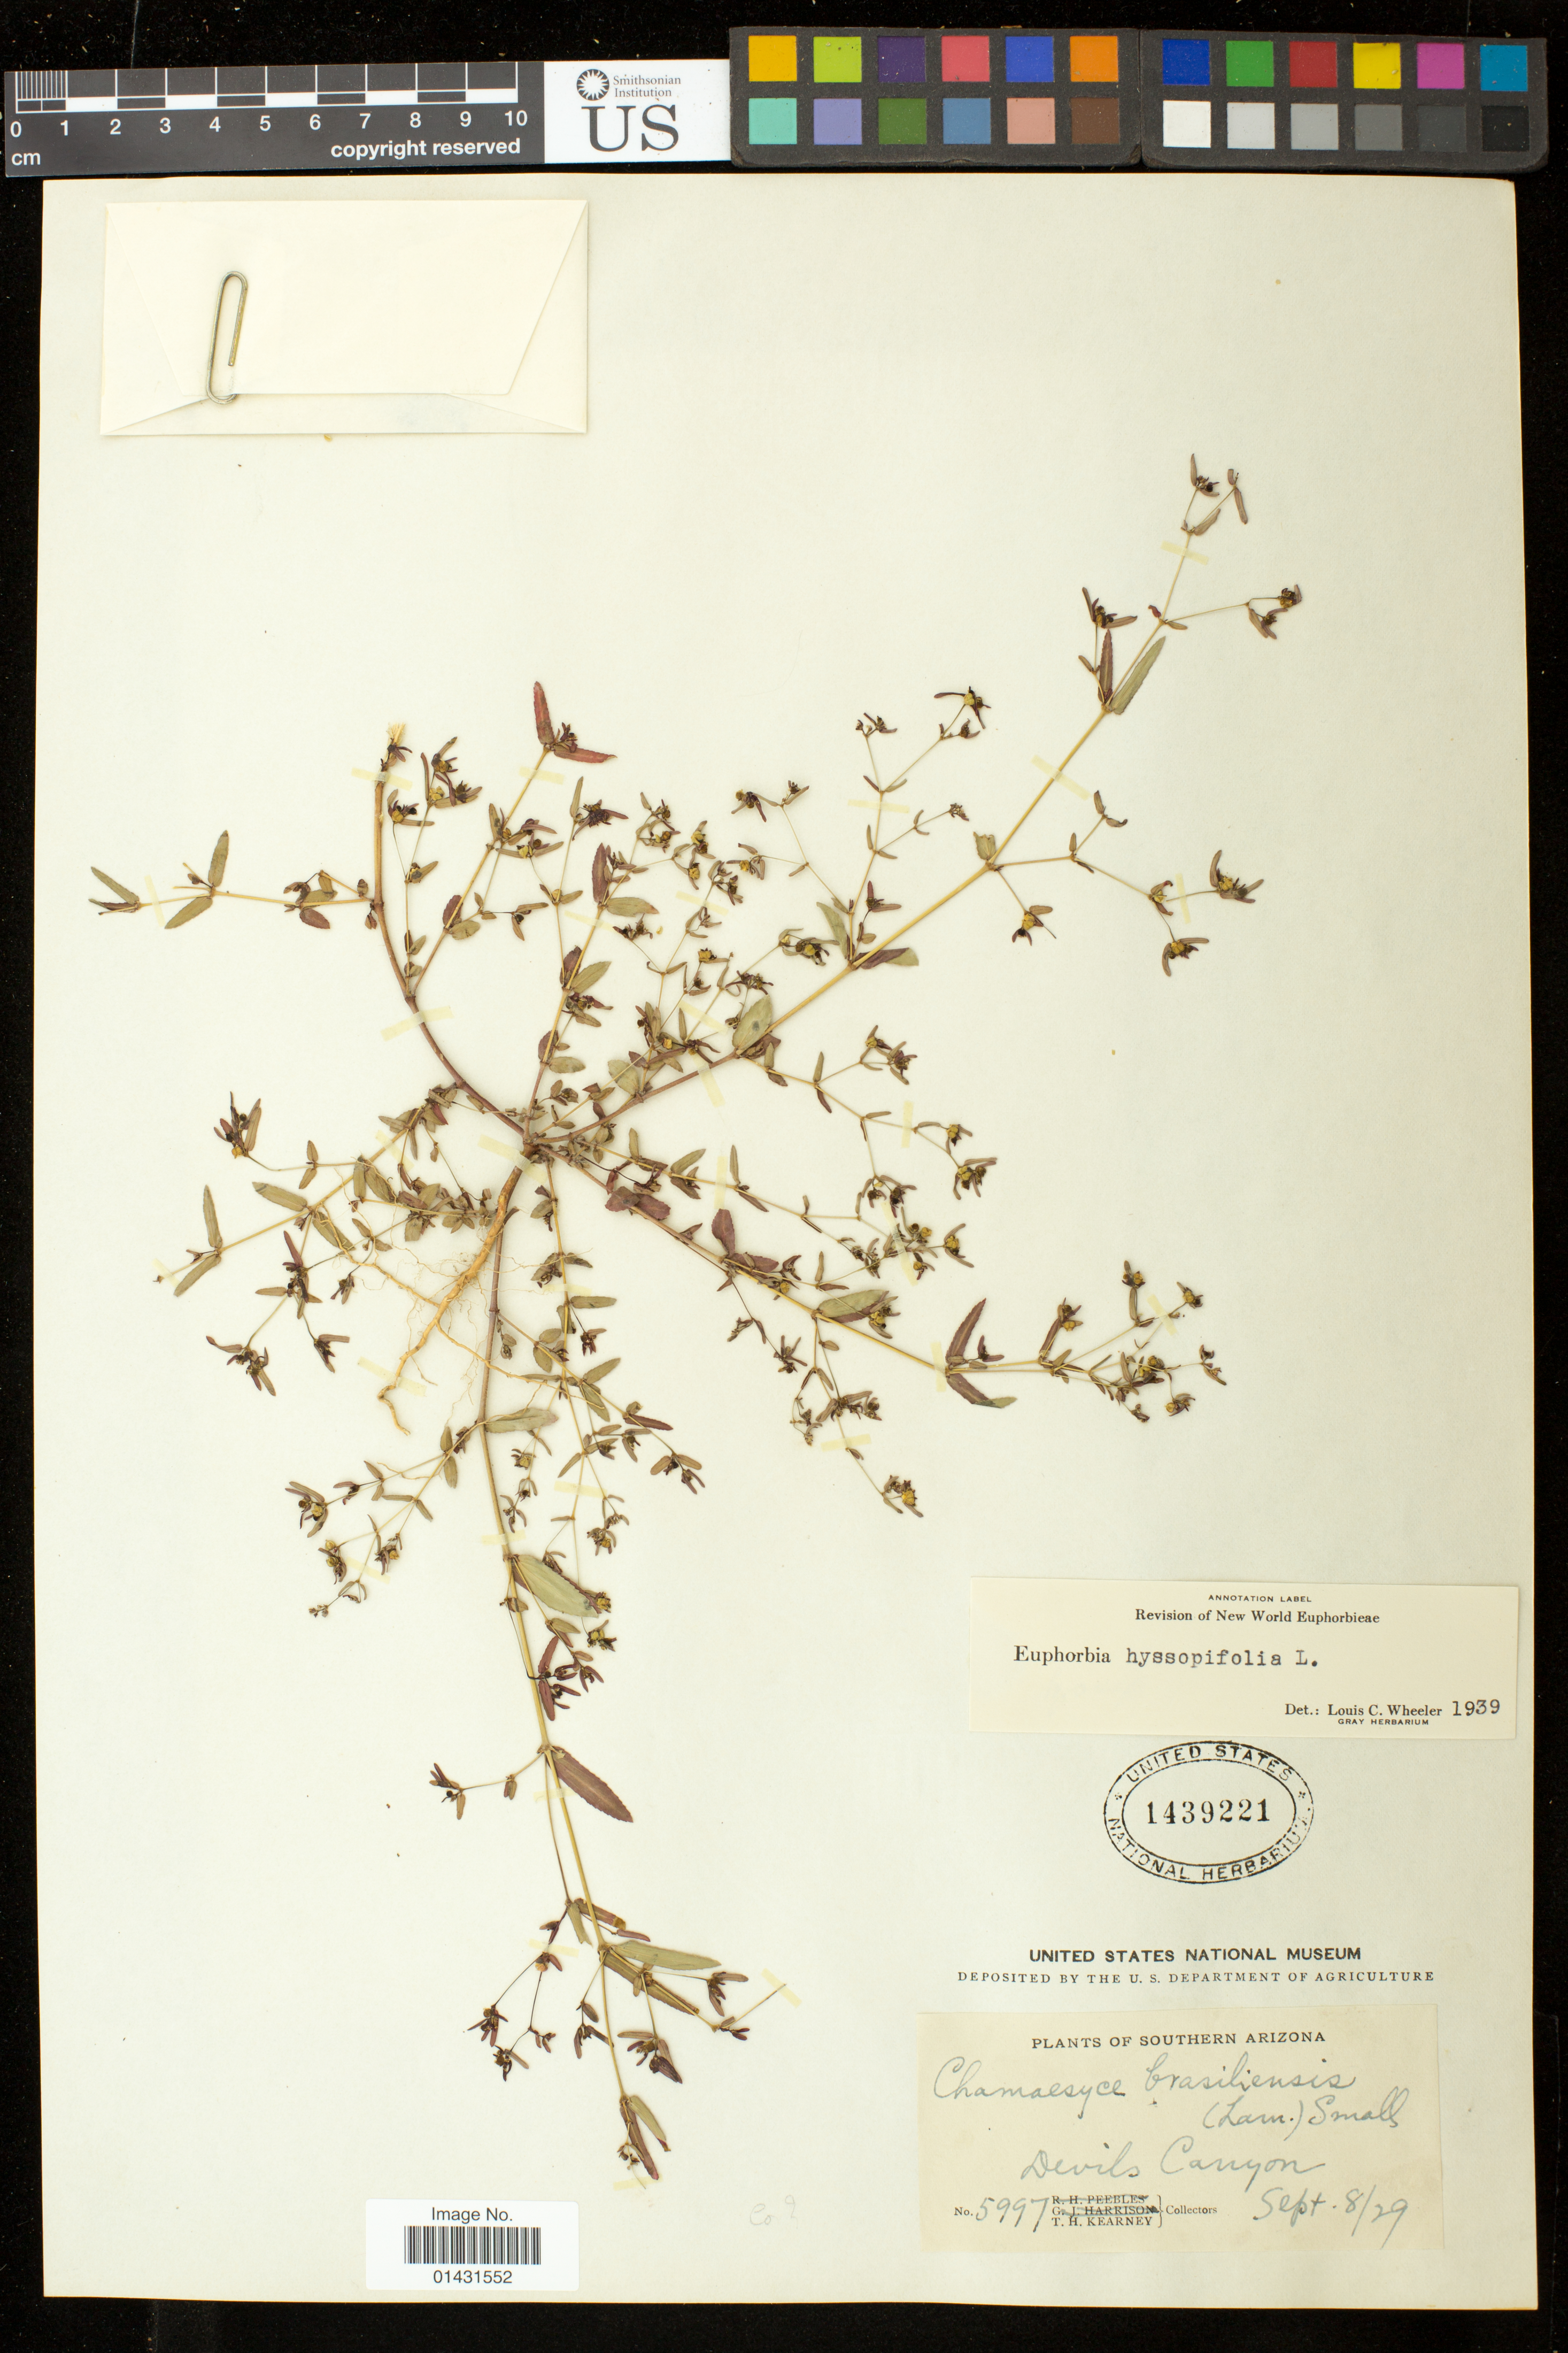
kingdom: Plantae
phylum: Tracheophyta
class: Magnoliopsida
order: Malpighiales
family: Euphorbiaceae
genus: Euphorbia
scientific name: Euphorbia hyssopifolia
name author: L.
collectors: T. H. Kearney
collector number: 5997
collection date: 1929-09-08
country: United States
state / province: Arizona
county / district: Navajo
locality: Devils Canyon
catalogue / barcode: US 1439221